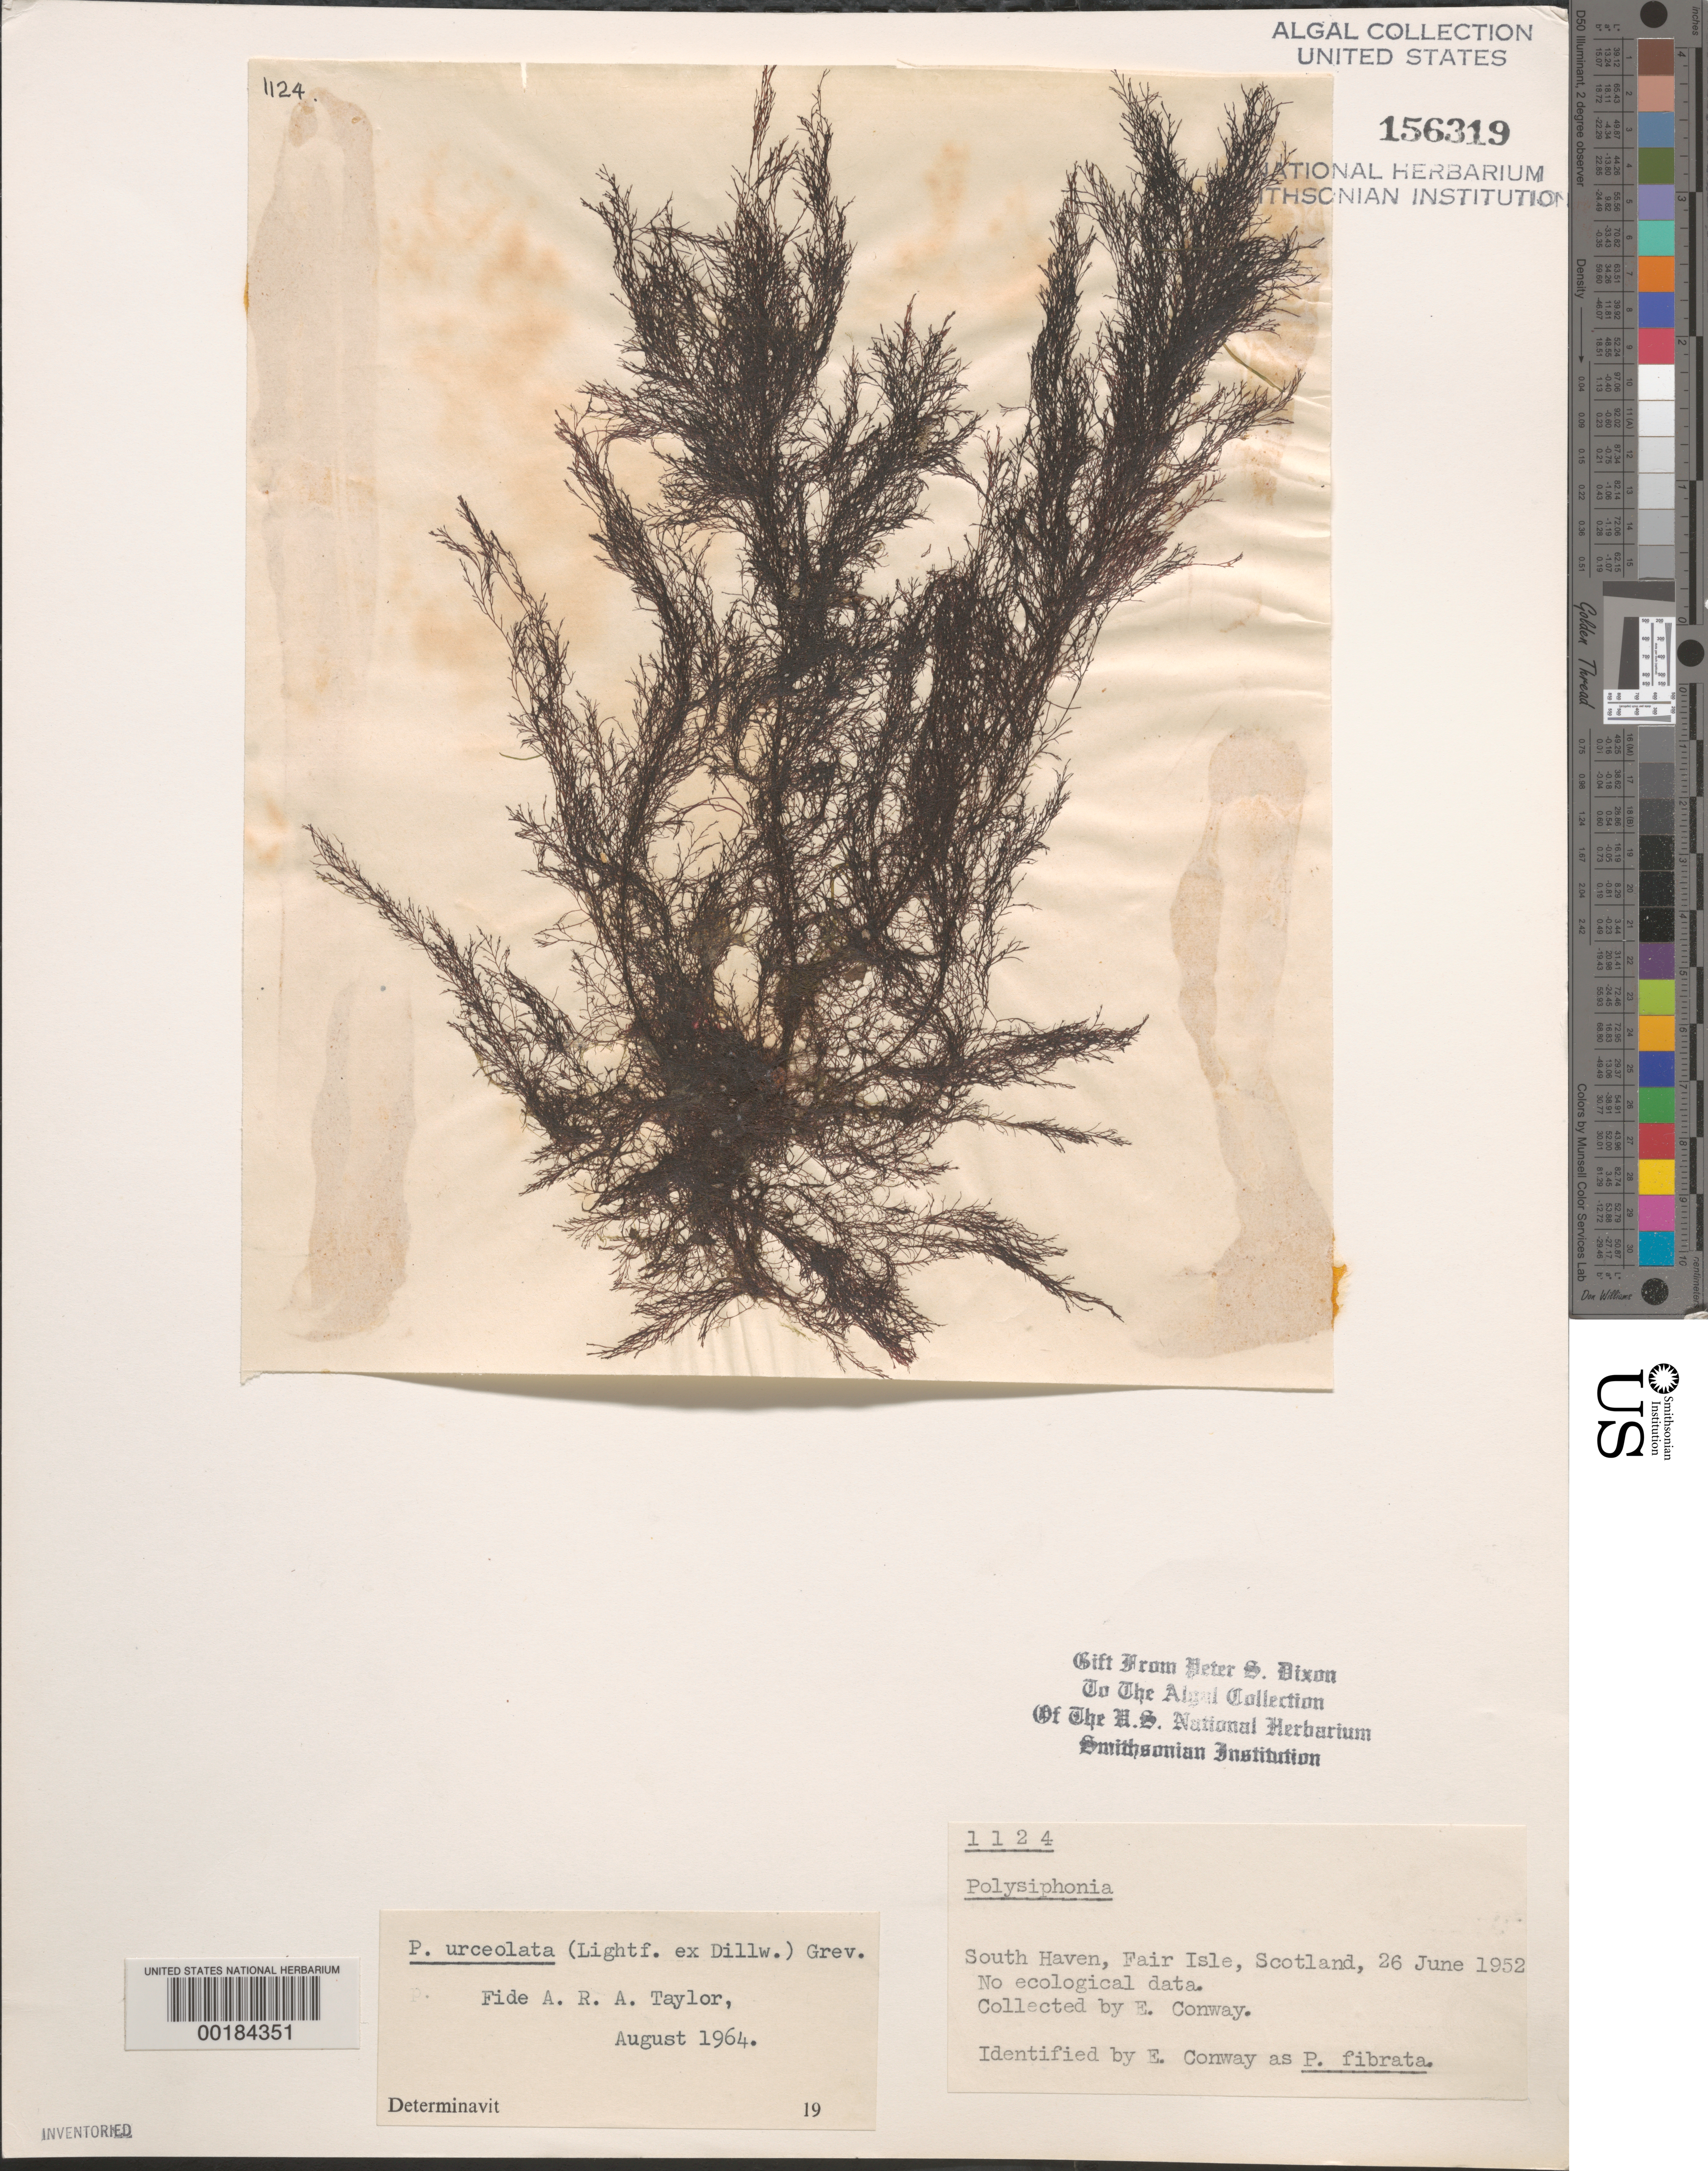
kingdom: Plantae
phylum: Rhodophyta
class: Florideophyceae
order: Ceramiales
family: Rhodomelaceae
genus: Polysiphonia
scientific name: Polysiphonia urceolata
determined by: Taylor, A. R. A.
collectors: E. Conway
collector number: PSD 1124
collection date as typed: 26 Jun 1952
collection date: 1952-06-26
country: United Kingdom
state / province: Scotland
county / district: Shetland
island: Fair Isle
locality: South Haven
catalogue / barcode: US 156319